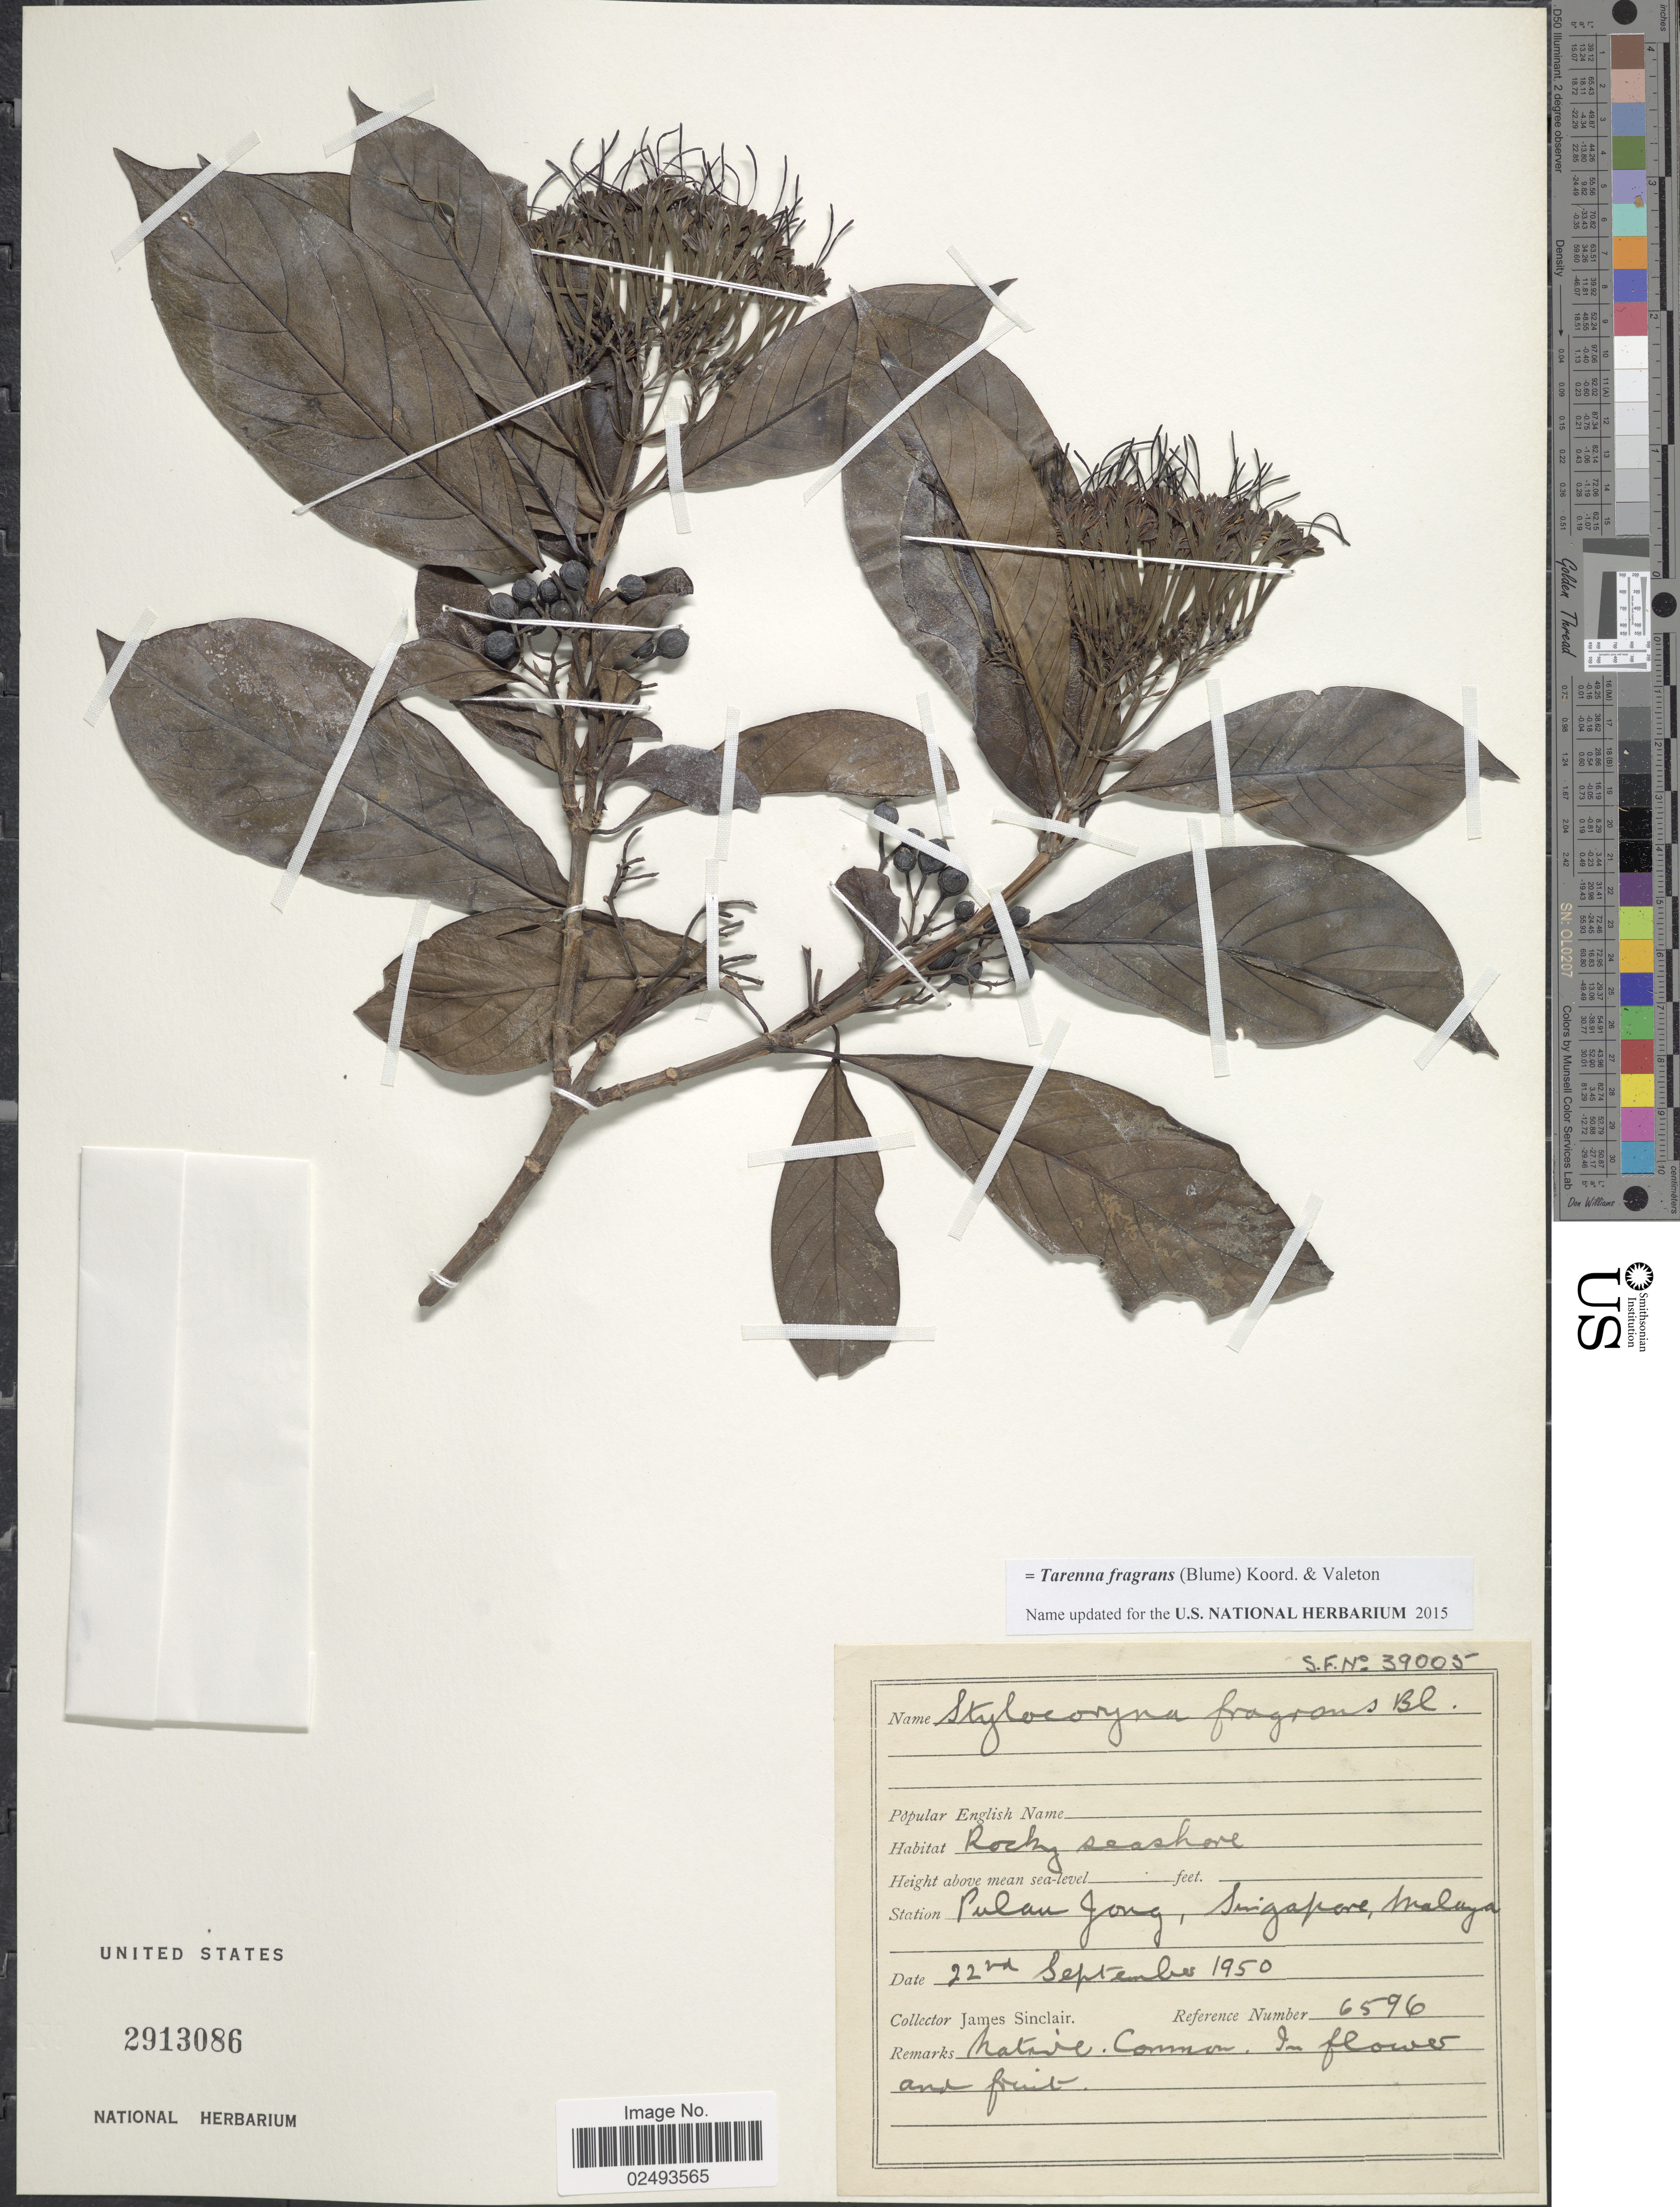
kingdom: Plantae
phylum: Tracheophyta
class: Magnoliopsida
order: Gentianales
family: Rubiaceae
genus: Tarenna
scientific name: Tarenna fragrans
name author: (Blume) Koord. & Valeton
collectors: J. Sinclair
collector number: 6596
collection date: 1950-09-22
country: Singapore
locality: Pulau Jong, Singapore, Malaya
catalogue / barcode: US 2913086